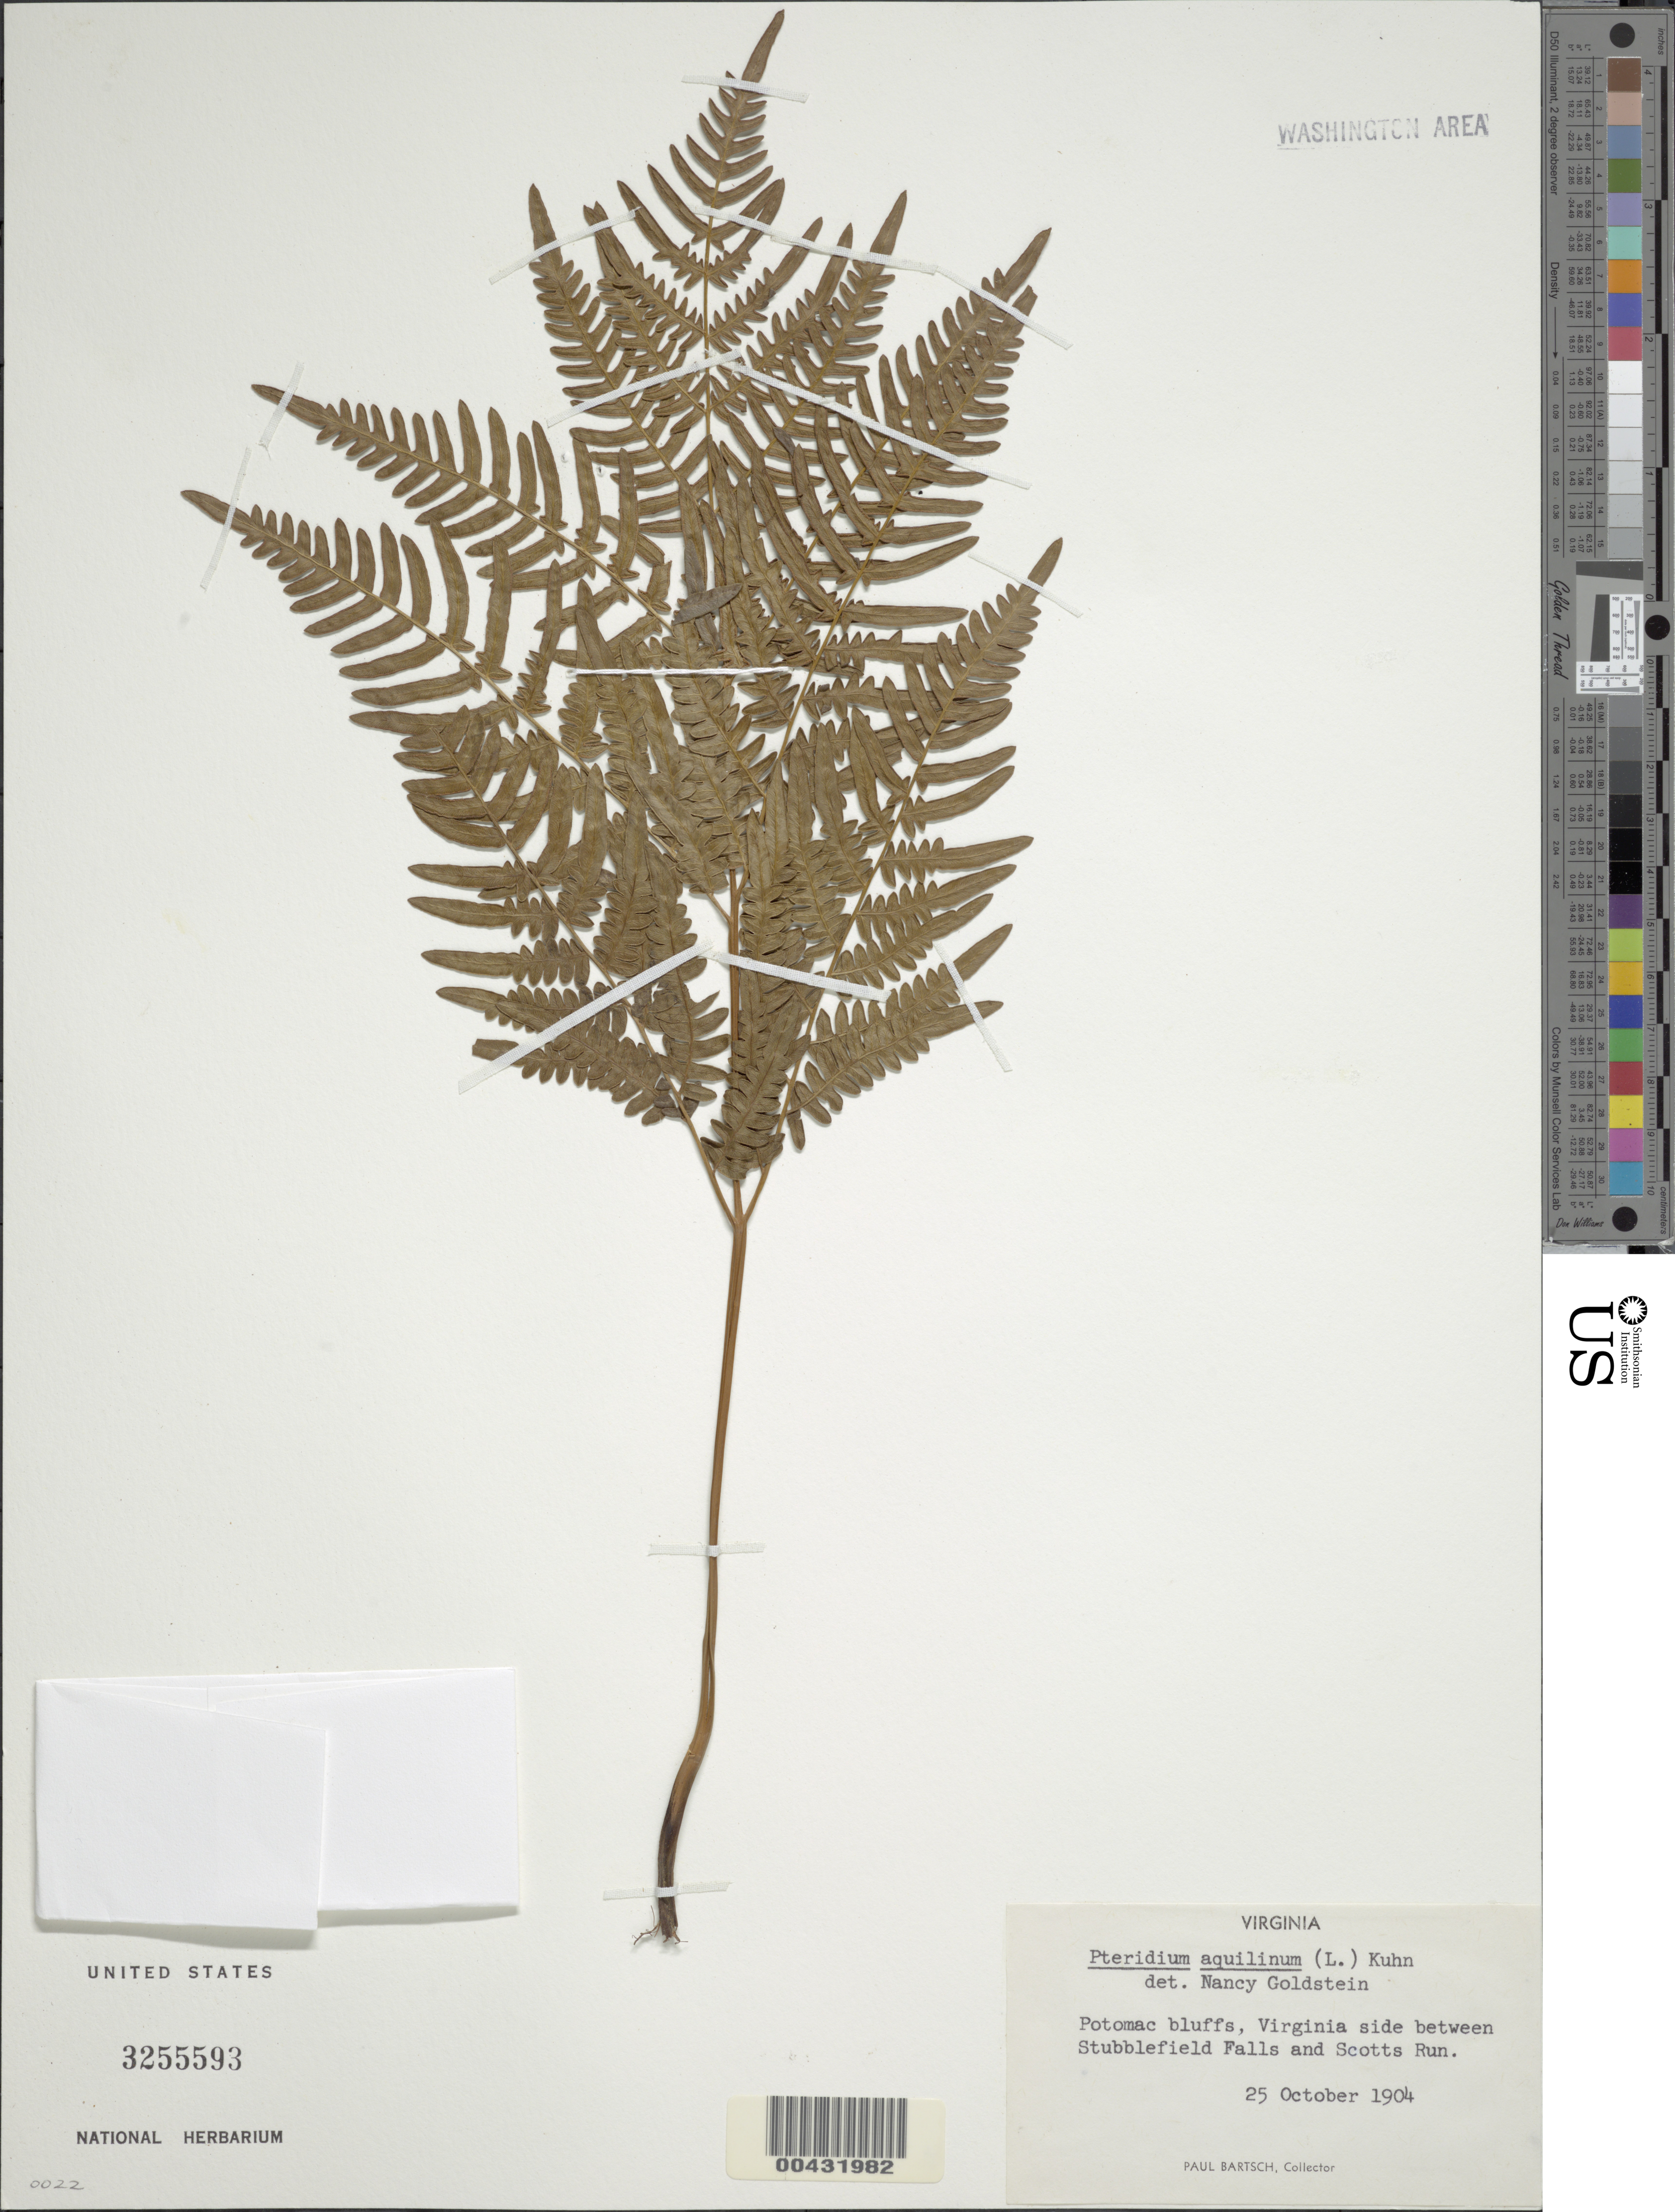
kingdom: Plantae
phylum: Tracheophyta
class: Polypodiopsida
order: Polypodiales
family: Dennstaedtiaceae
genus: Pteridium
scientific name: Pteridium aquilinum var. latiusculum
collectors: P. Bartsch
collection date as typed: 25 Oct 1904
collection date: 1904-10-25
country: United States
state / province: Virginia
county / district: Fairfax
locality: between Stubblefield Falls and Scotts Run, Potomac Bluffs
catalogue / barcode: US 3255593